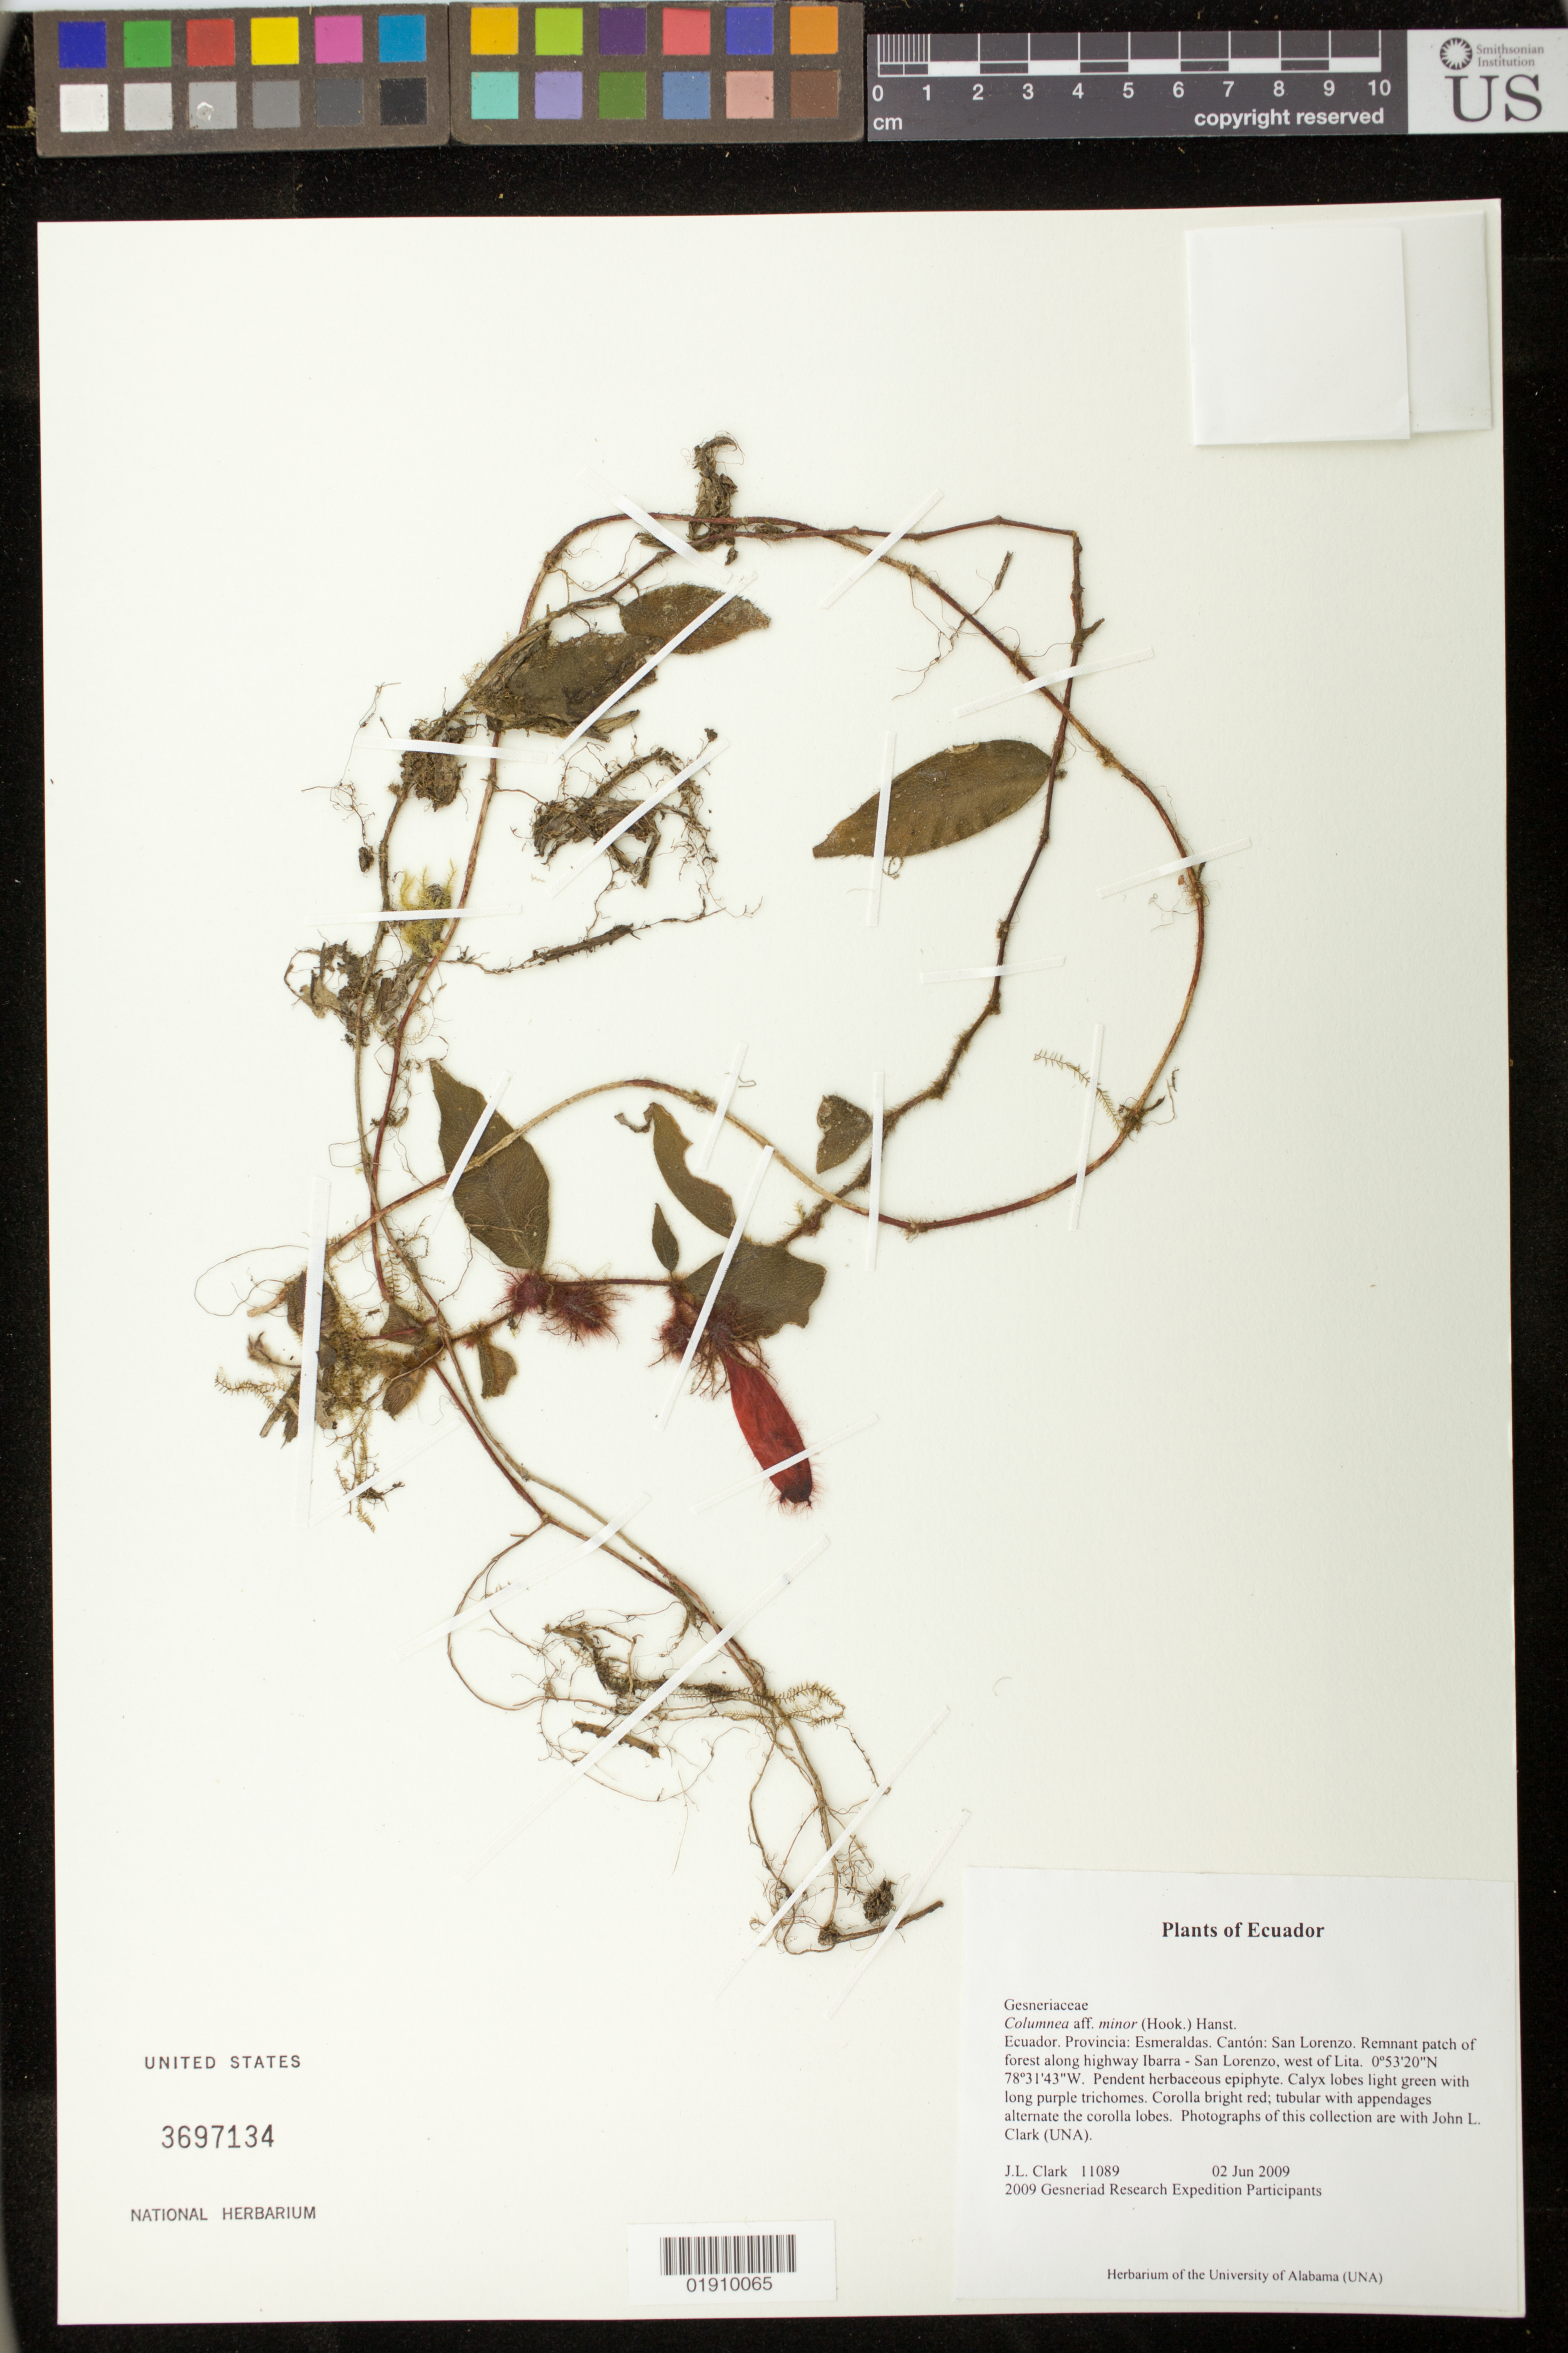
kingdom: Plantae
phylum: Tracheophyta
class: Magnoliopsida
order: Lamiales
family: Gesneriaceae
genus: Columnea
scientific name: Columnea minor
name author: (Hook.) Hanst.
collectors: J. L. Clark & 2009 Gesneriad Research Expedition Participants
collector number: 11089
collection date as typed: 02 Jun 2009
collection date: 2009-06-02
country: Ecuador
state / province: Esmeraldas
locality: Ecuador. Provincia Esmeraldas. Canton: San Lorenzo. Remnant patch of forest along highway Ibarra-San Lorenzo, west of Lita.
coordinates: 0 53 20 N, 78 31 43 W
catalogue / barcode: US 3697134